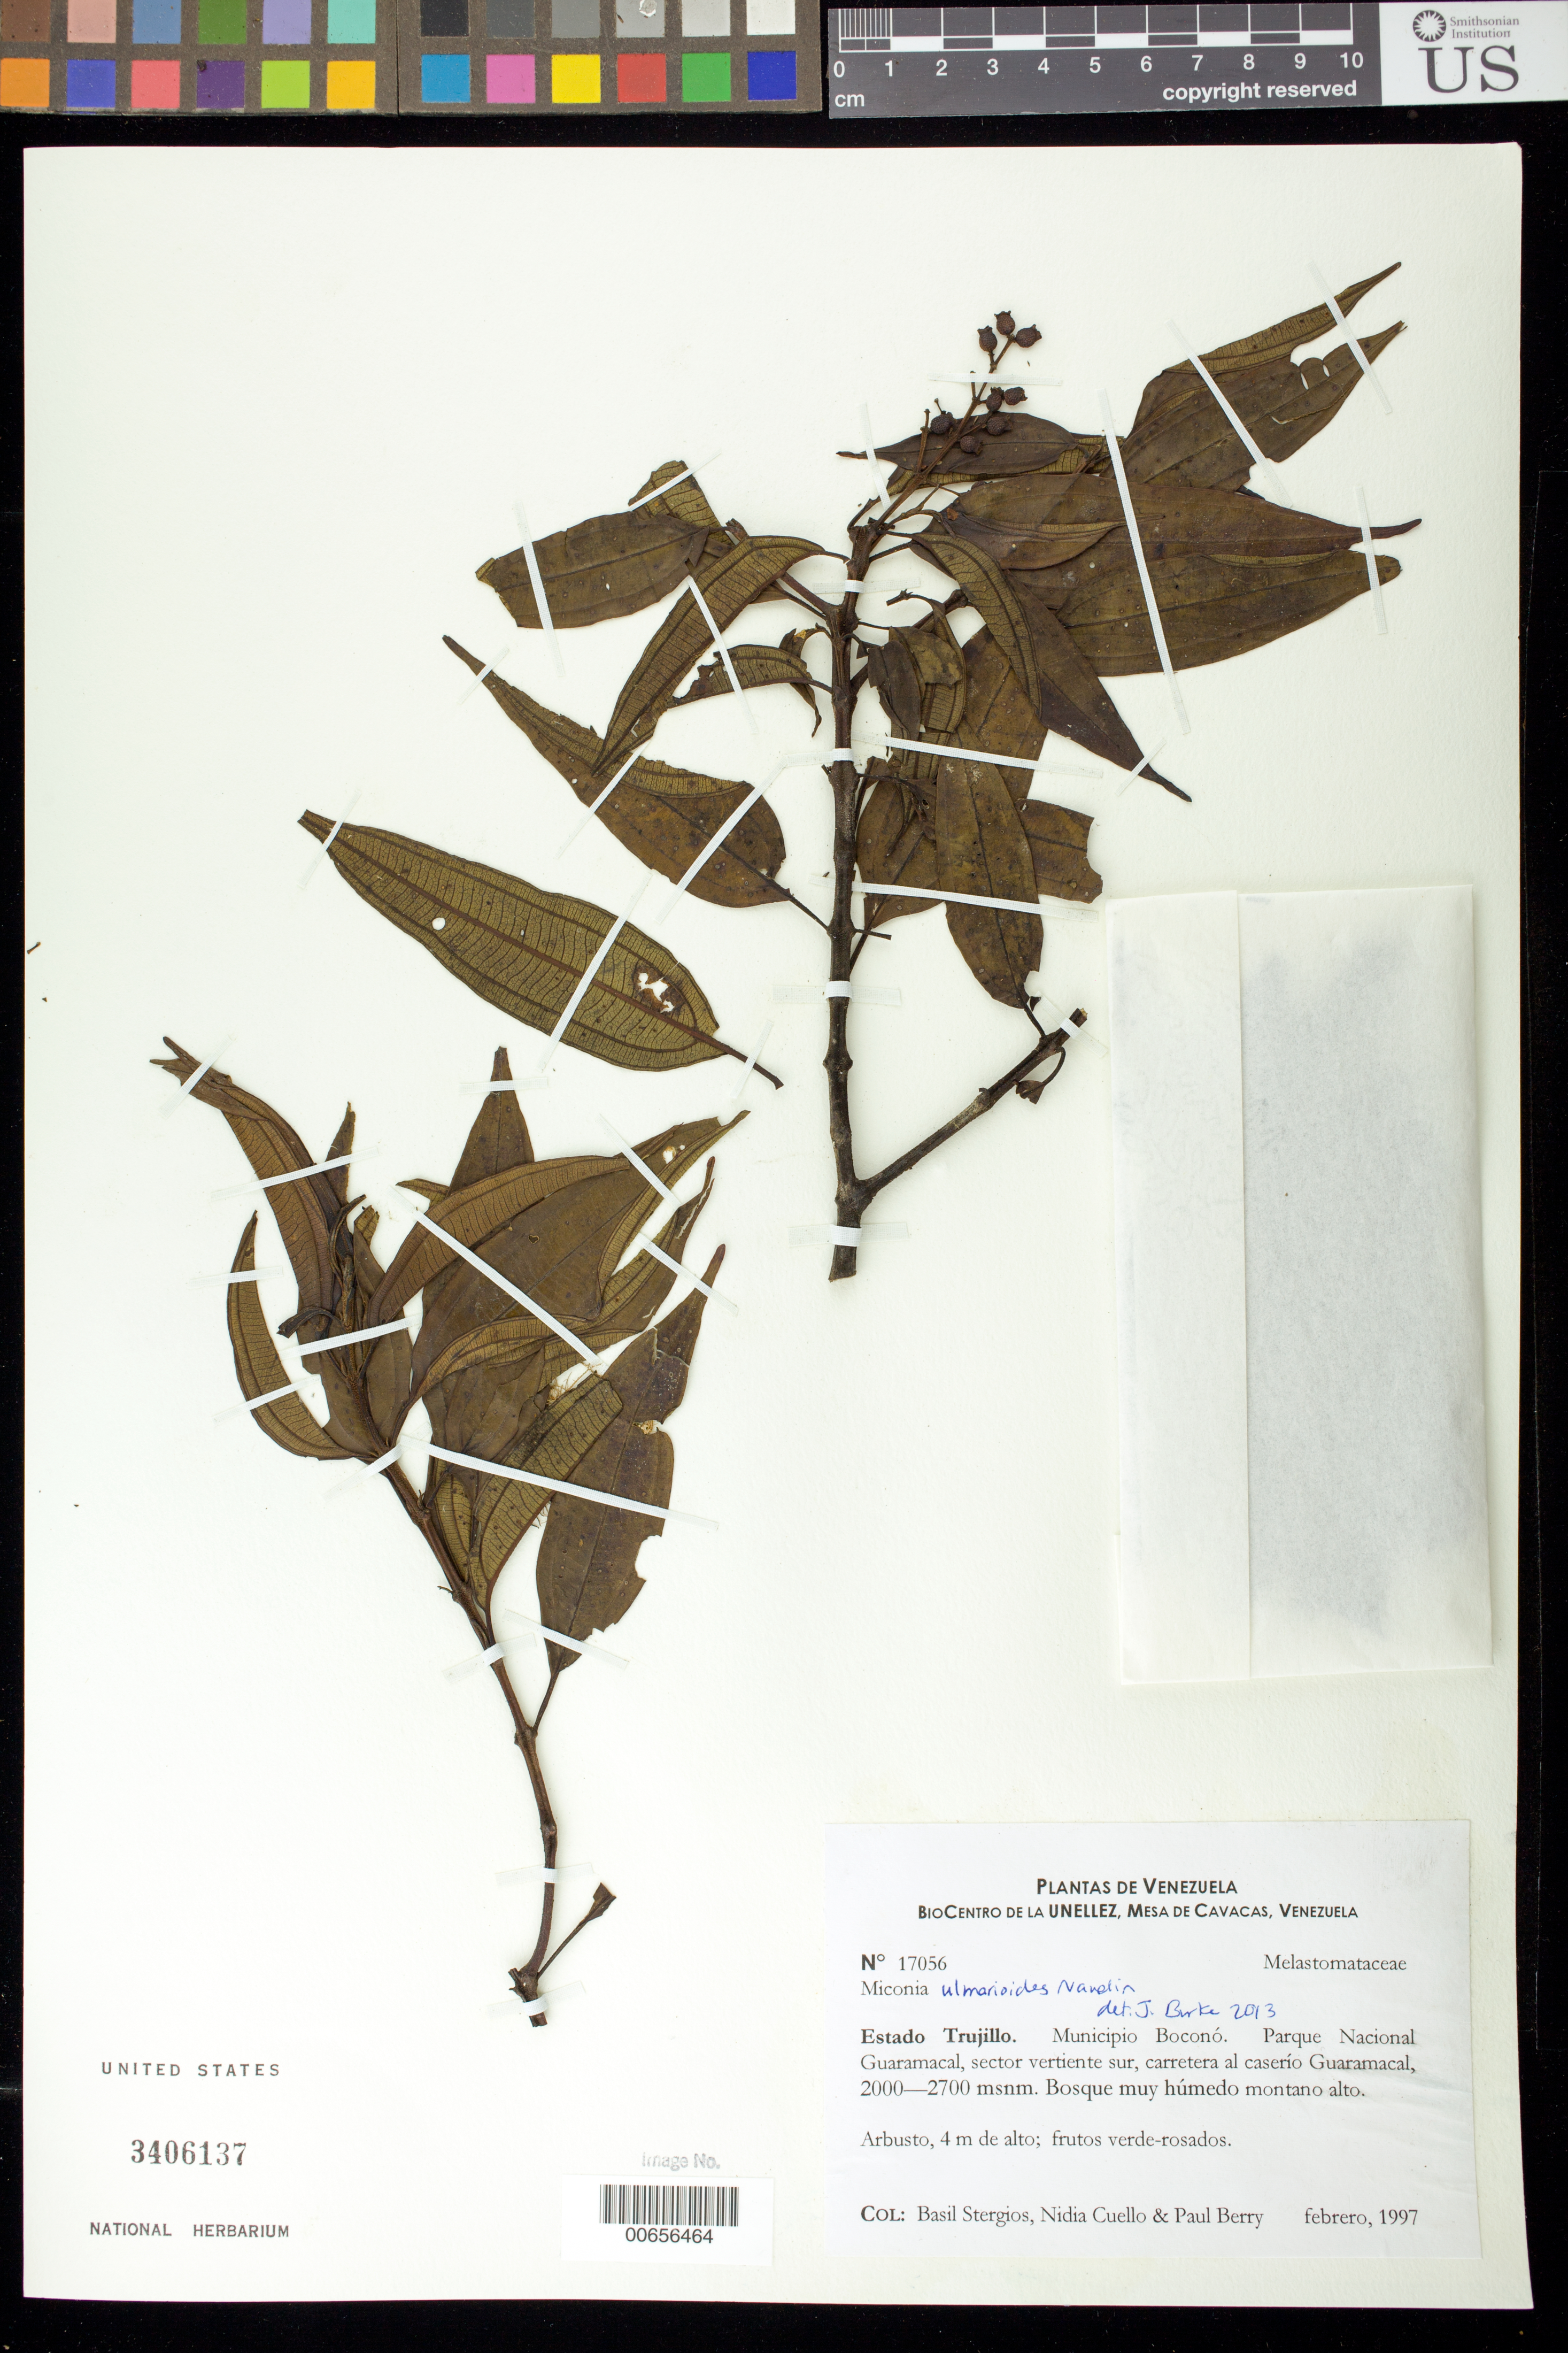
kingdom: Plantae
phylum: Tracheophyta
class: Magnoliopsida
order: Myrtales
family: Melastomataceae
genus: Miconia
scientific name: Miconia ulmarioides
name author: Naudin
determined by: Burke, Janelle M.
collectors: B. G. Stergios, N. L. Cuello & P. Berry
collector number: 17056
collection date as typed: Feb 1997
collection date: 1997-02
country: Venezuela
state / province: Trujillo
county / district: Boconó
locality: Parque Nacional Guaramacal. Sector vertiente S. Carretera al caserío Guaramacal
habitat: Bosque muy húmedo montano alto.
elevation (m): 2000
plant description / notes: NY, PORT, US, VEN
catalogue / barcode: US 3406137